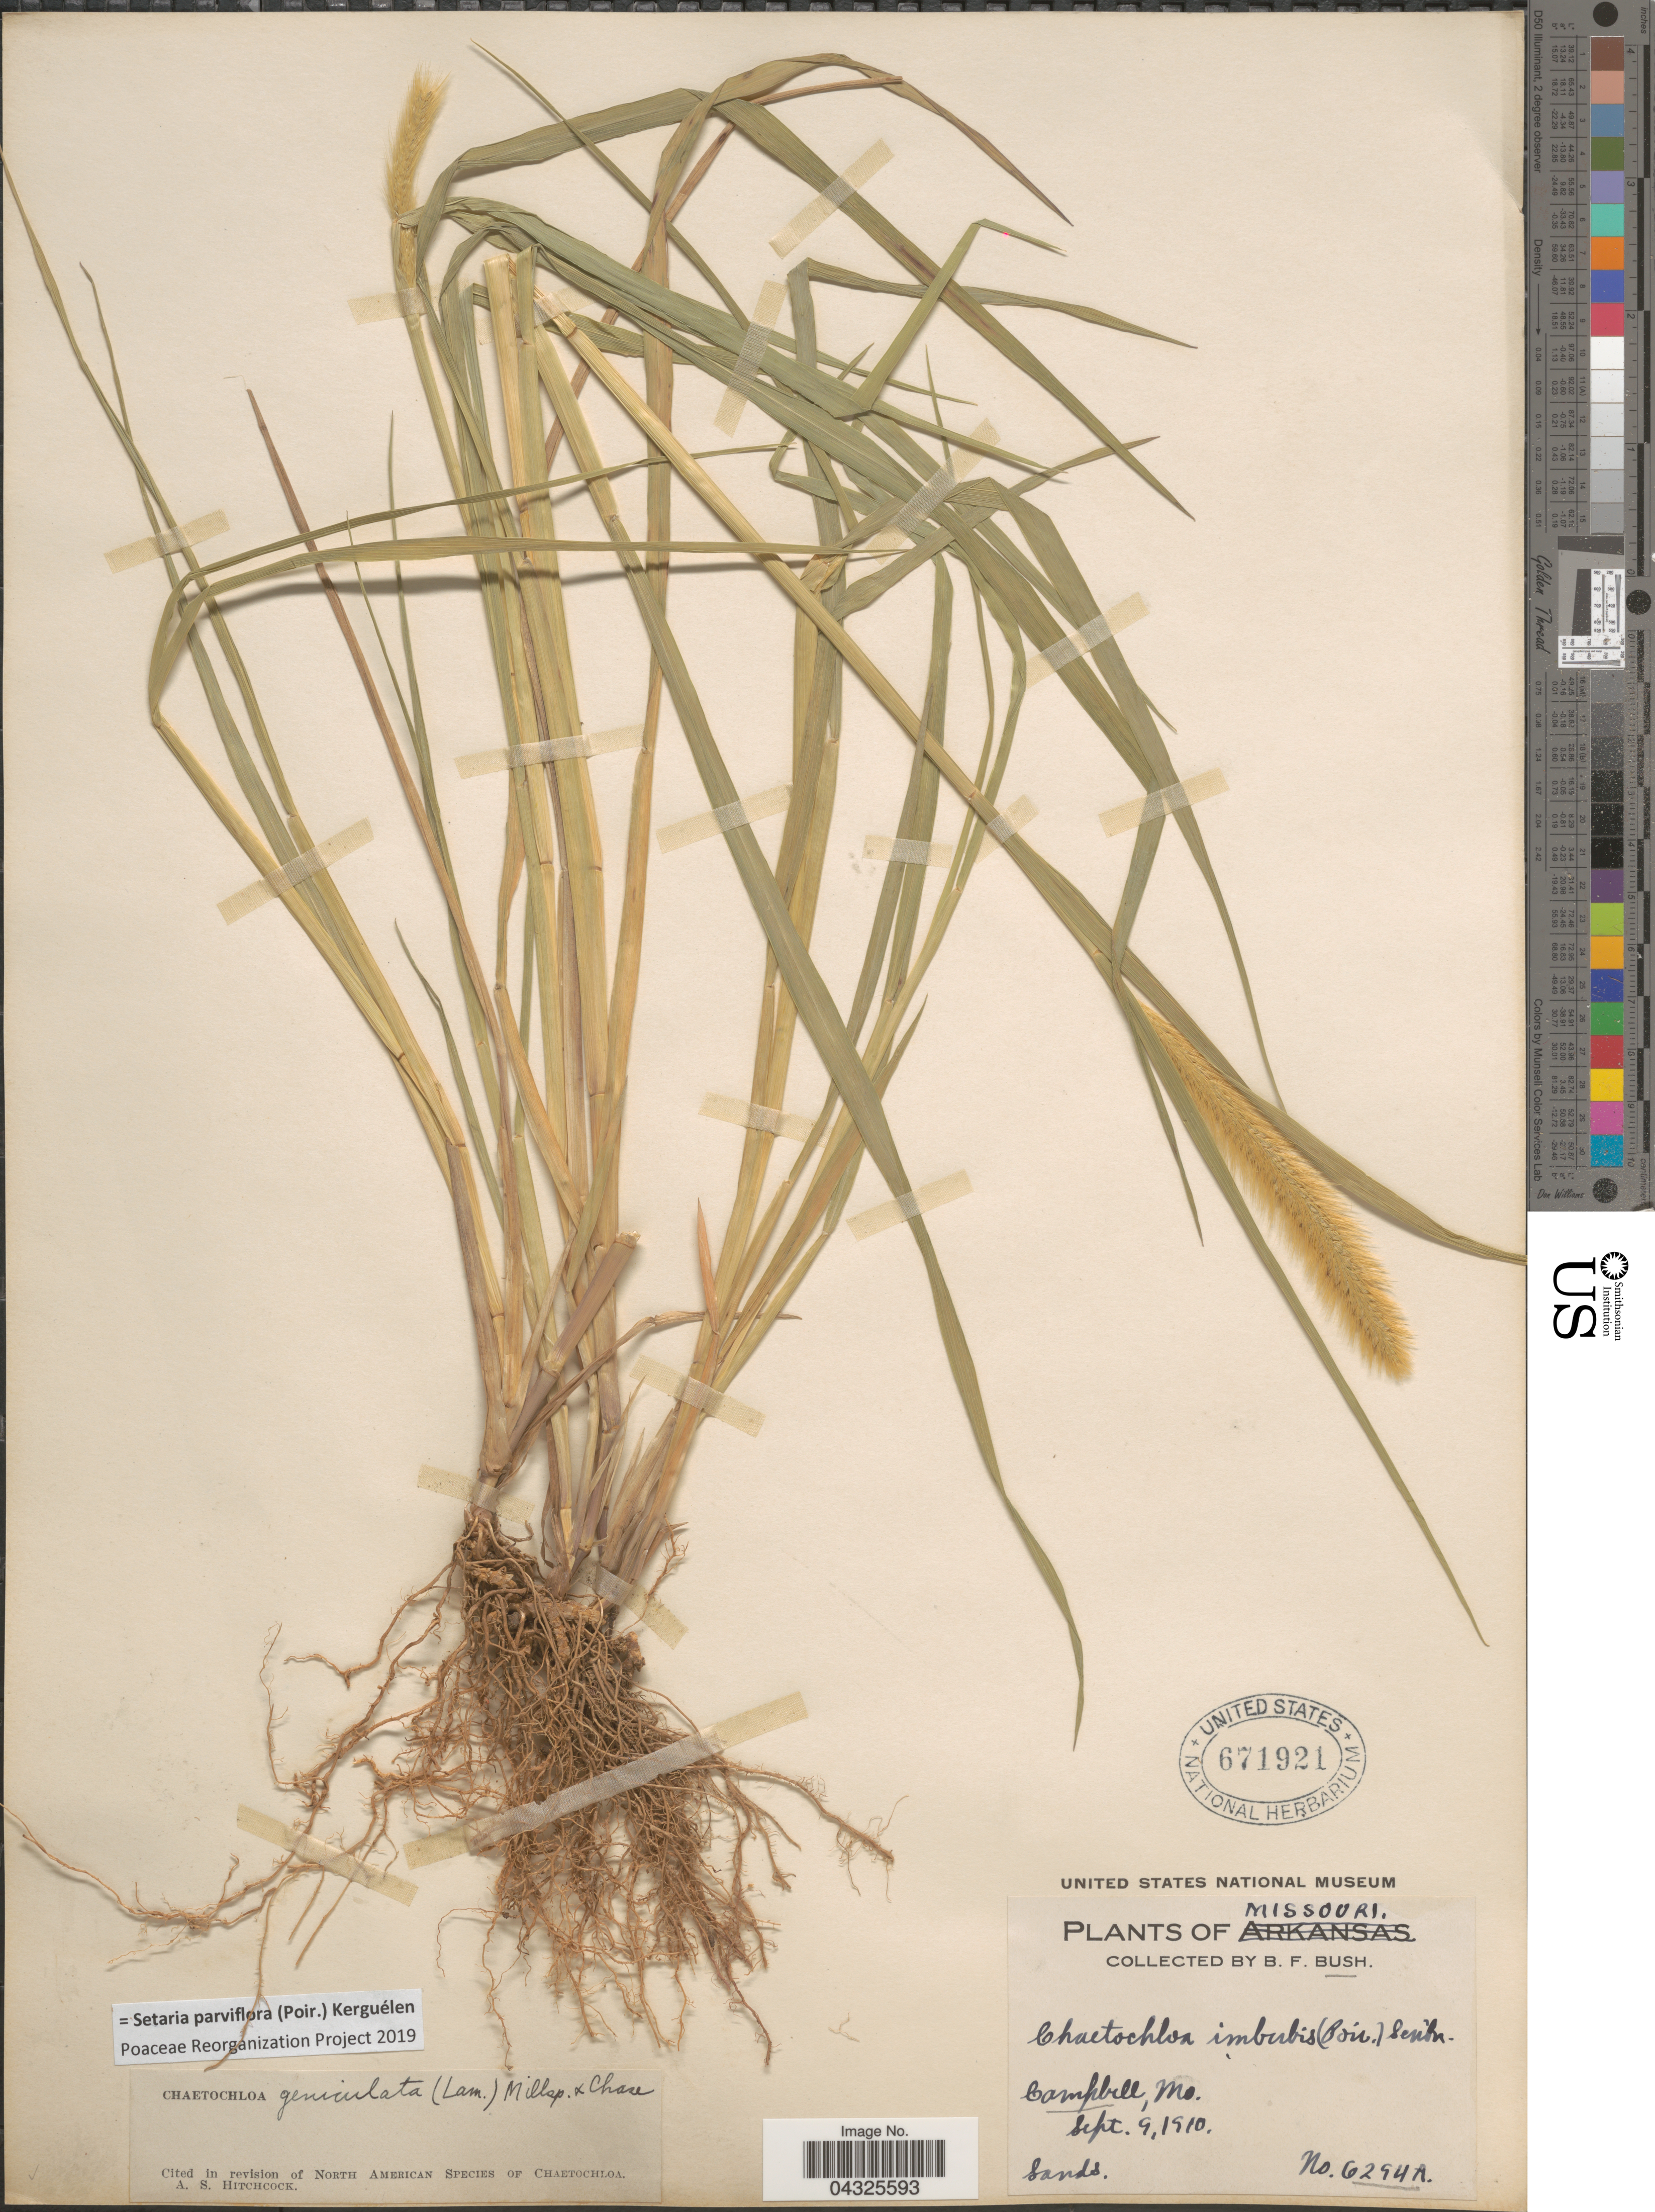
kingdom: Plantae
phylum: Tracheophyta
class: Liliopsida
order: Poales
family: Poaceae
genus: Setaria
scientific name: Setaria parviflora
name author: (Poir.) Kerguélen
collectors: B. F. Bush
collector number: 6294A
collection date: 1910-09-09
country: United States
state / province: Missouri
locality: Campbell.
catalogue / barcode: US 671921